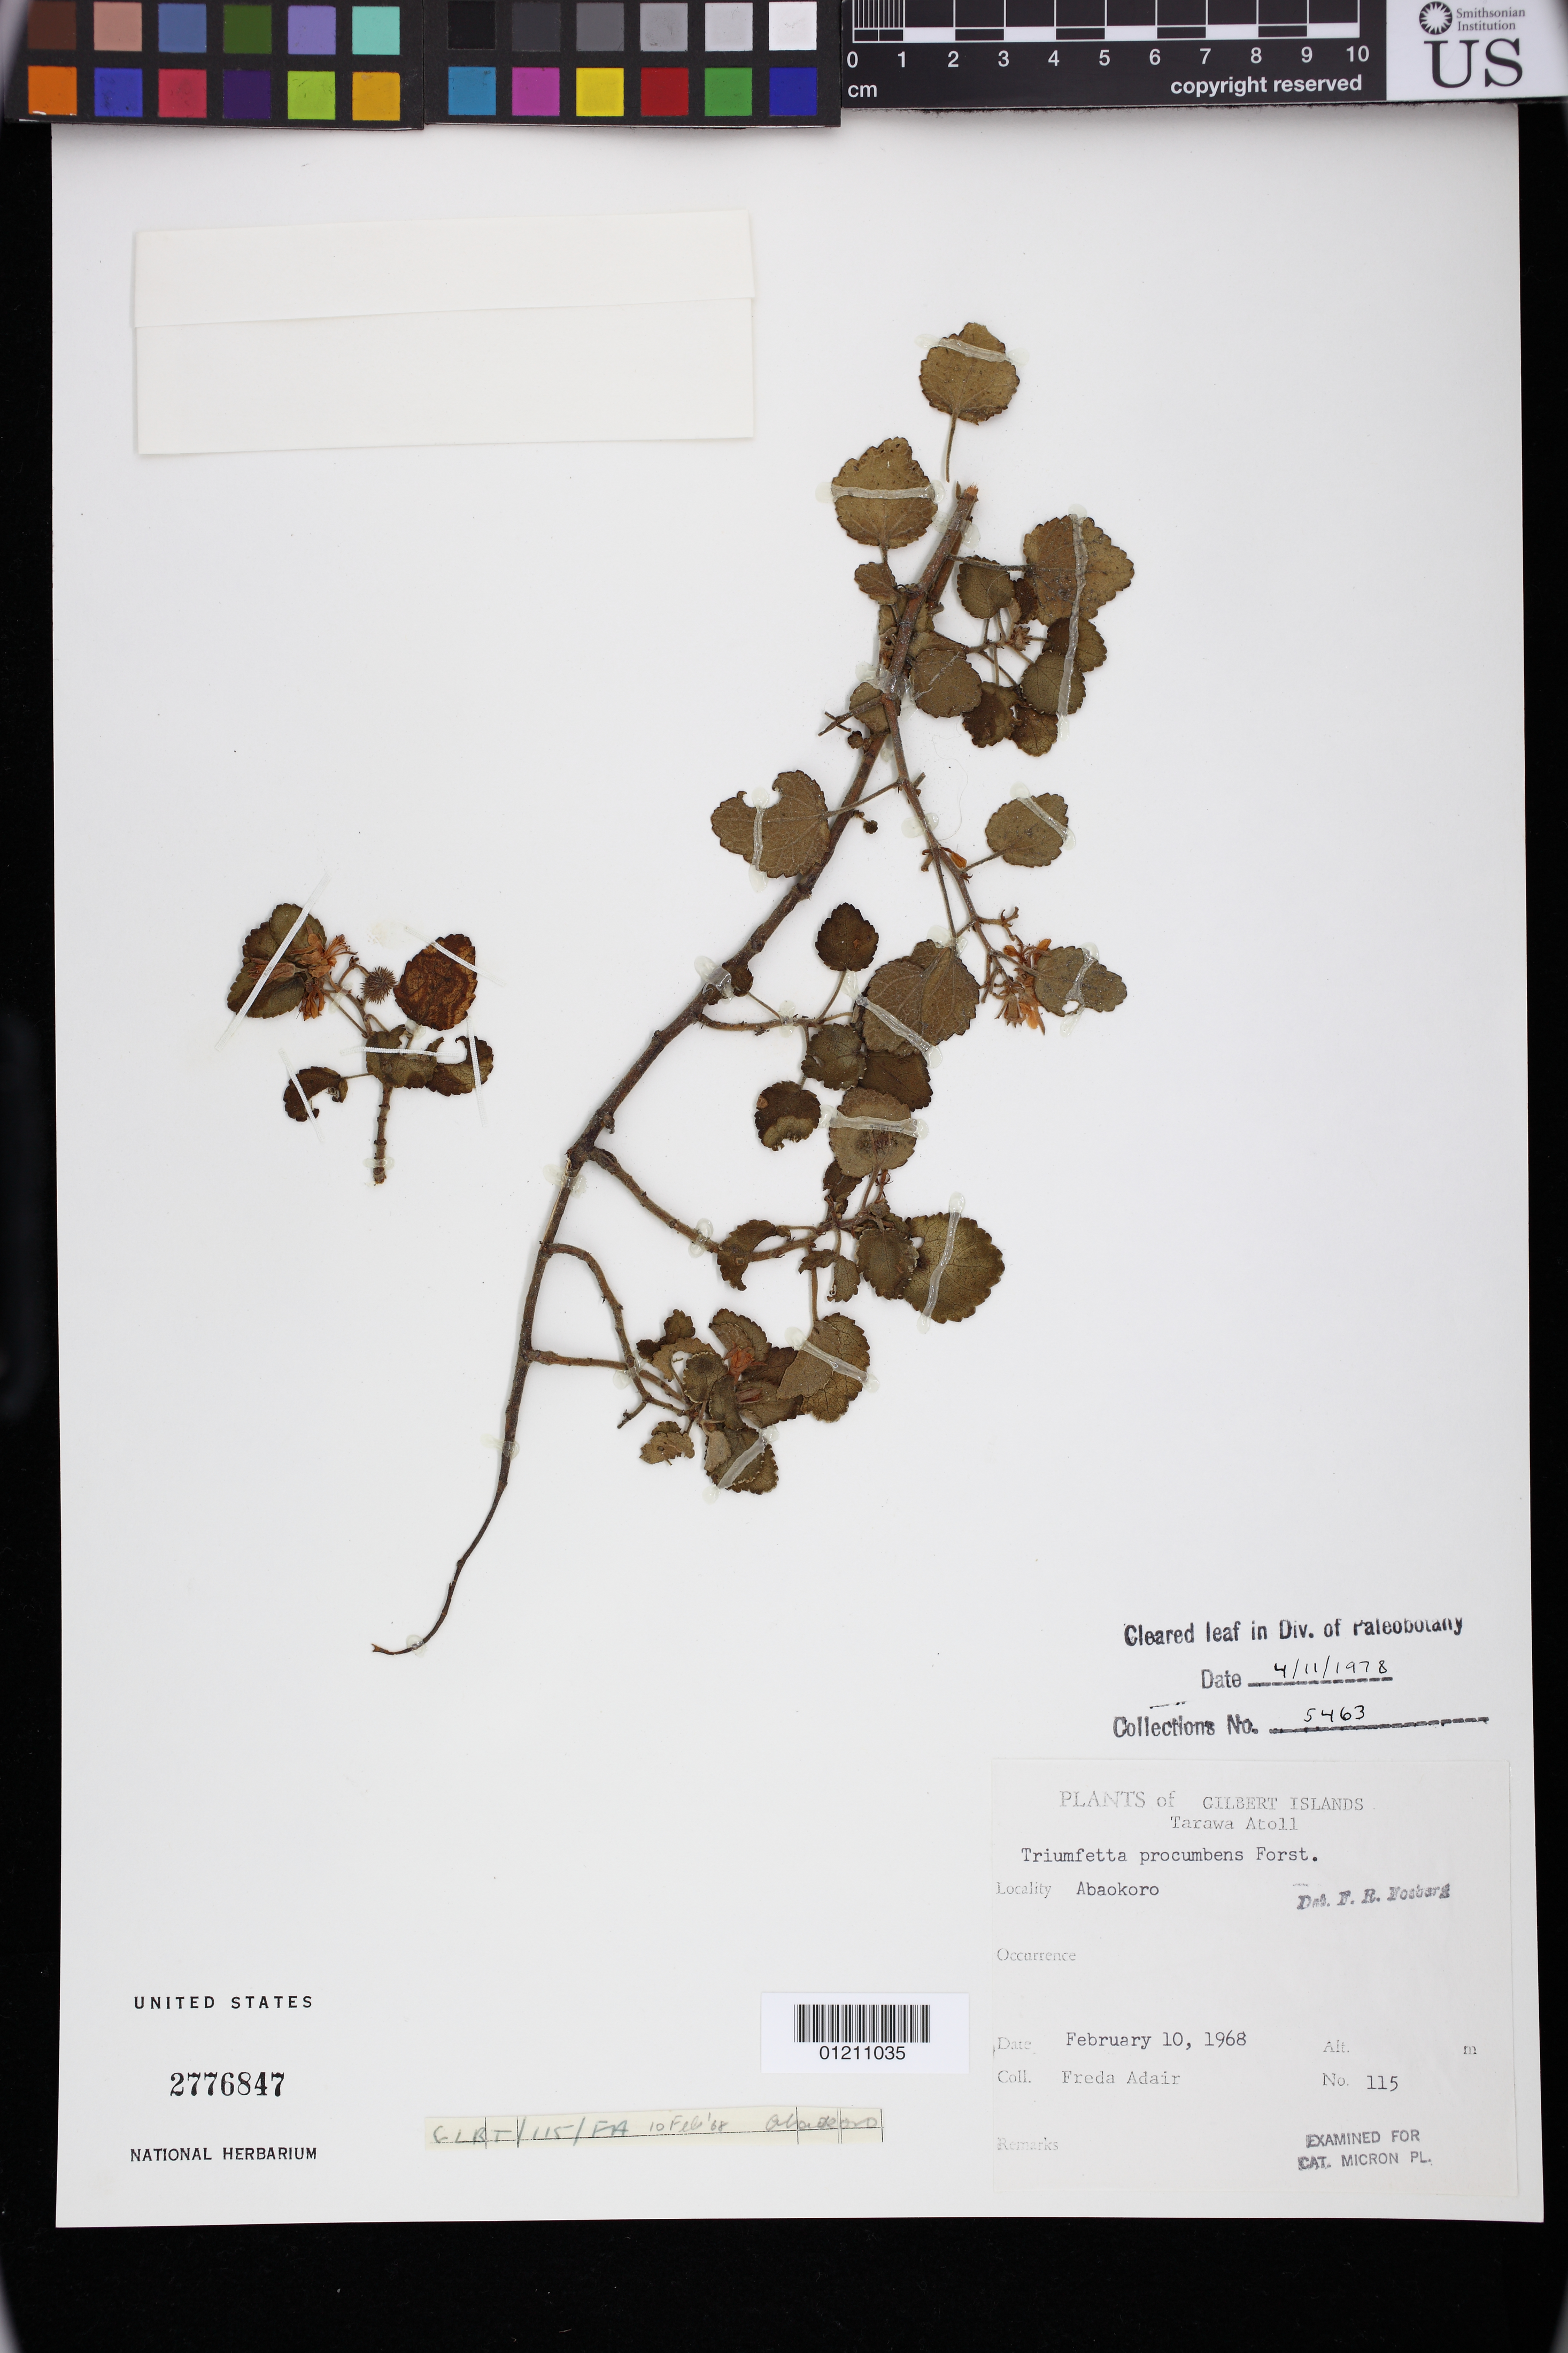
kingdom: Plantae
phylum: Tracheophyta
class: Magnoliopsida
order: Malvales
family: Malvaceae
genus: Triumfetta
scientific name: Triumfetta procumbens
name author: G. Forst.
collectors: F. Adair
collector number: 115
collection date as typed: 02 Oct 1968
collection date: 1968-10-02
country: Kiribati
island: Tarawa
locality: Gilbert Islands: Tarawa Atoll, Abaokoro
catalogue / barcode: US 2776847